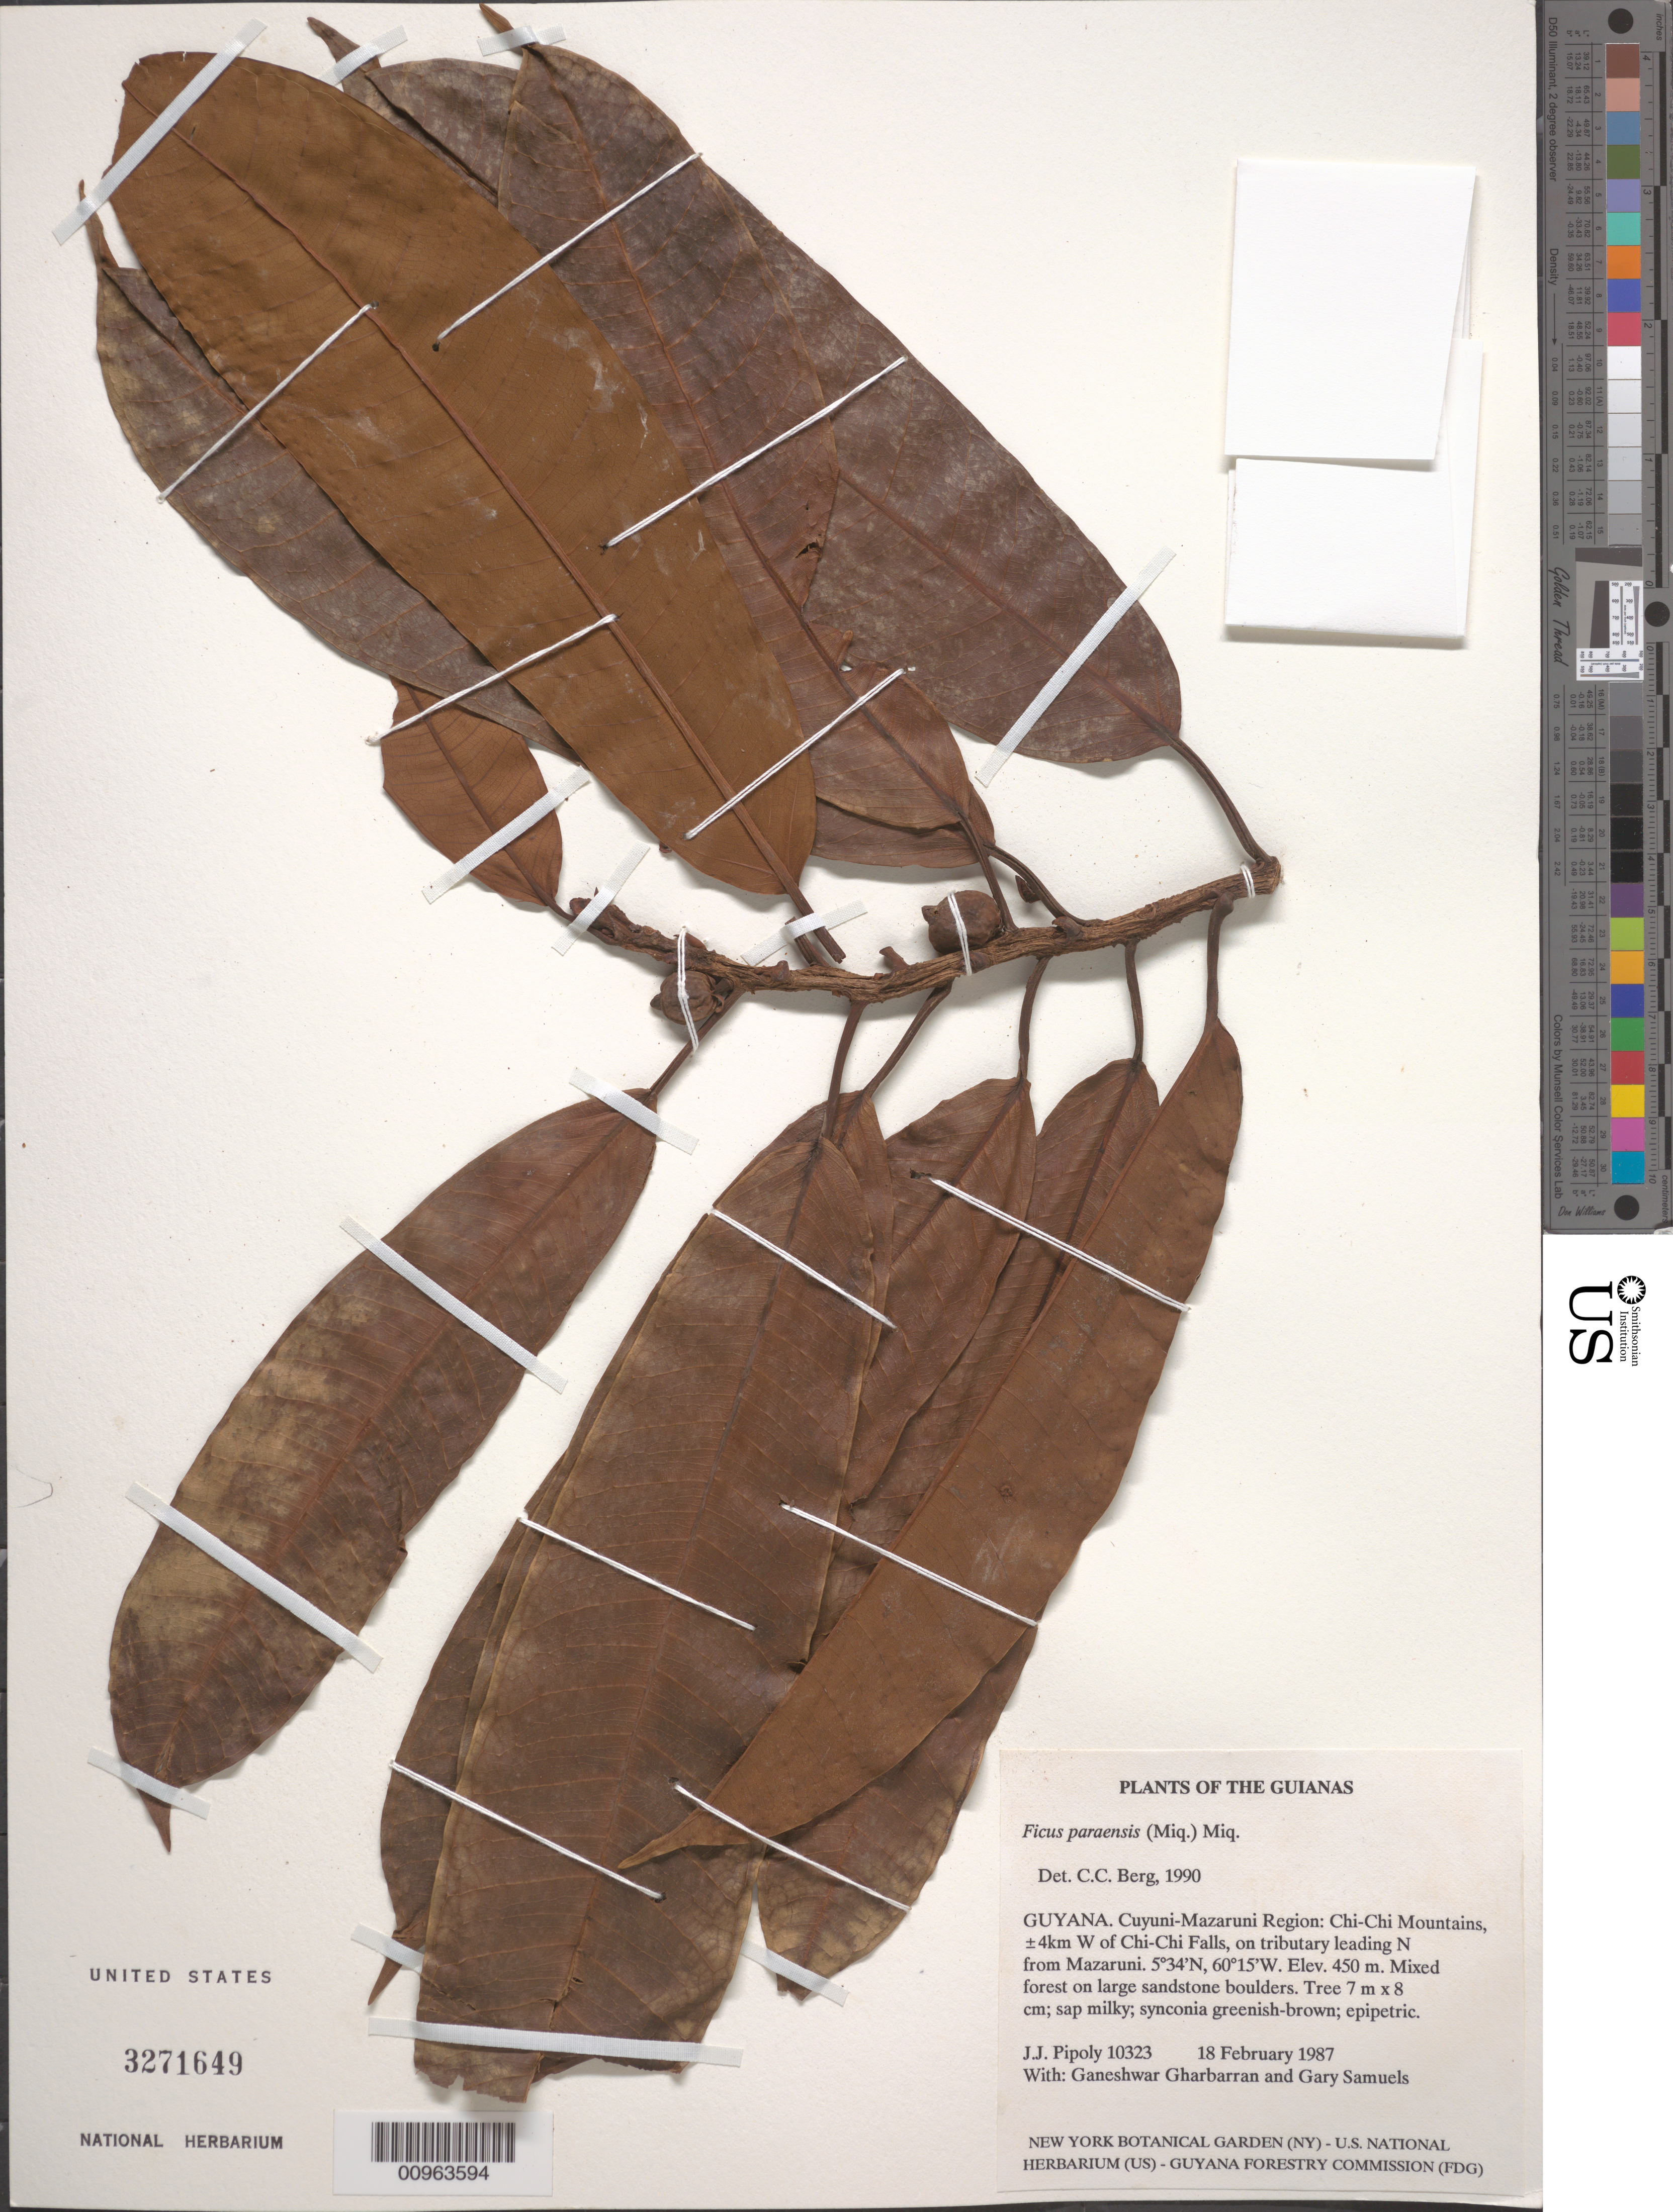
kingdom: Plantae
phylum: Tracheophyta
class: Magnoliopsida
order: Rosales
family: Moraceae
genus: Ficus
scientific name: Ficus paraensis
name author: (Miq.) Miq.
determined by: Berg, C. C.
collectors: J. J. Pipoly, G. Gharbarran & G. Samuels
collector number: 10323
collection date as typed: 18 February 1987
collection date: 1987-02-18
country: Guyana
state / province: Cuyuni-Mazaruni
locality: Chi-Chi Mountains, ±4km W of Chi-Chi Falls, on tributary leading N from Mazaruni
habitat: Mixed forest on large sandstone boulders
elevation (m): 450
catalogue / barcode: US 3271649